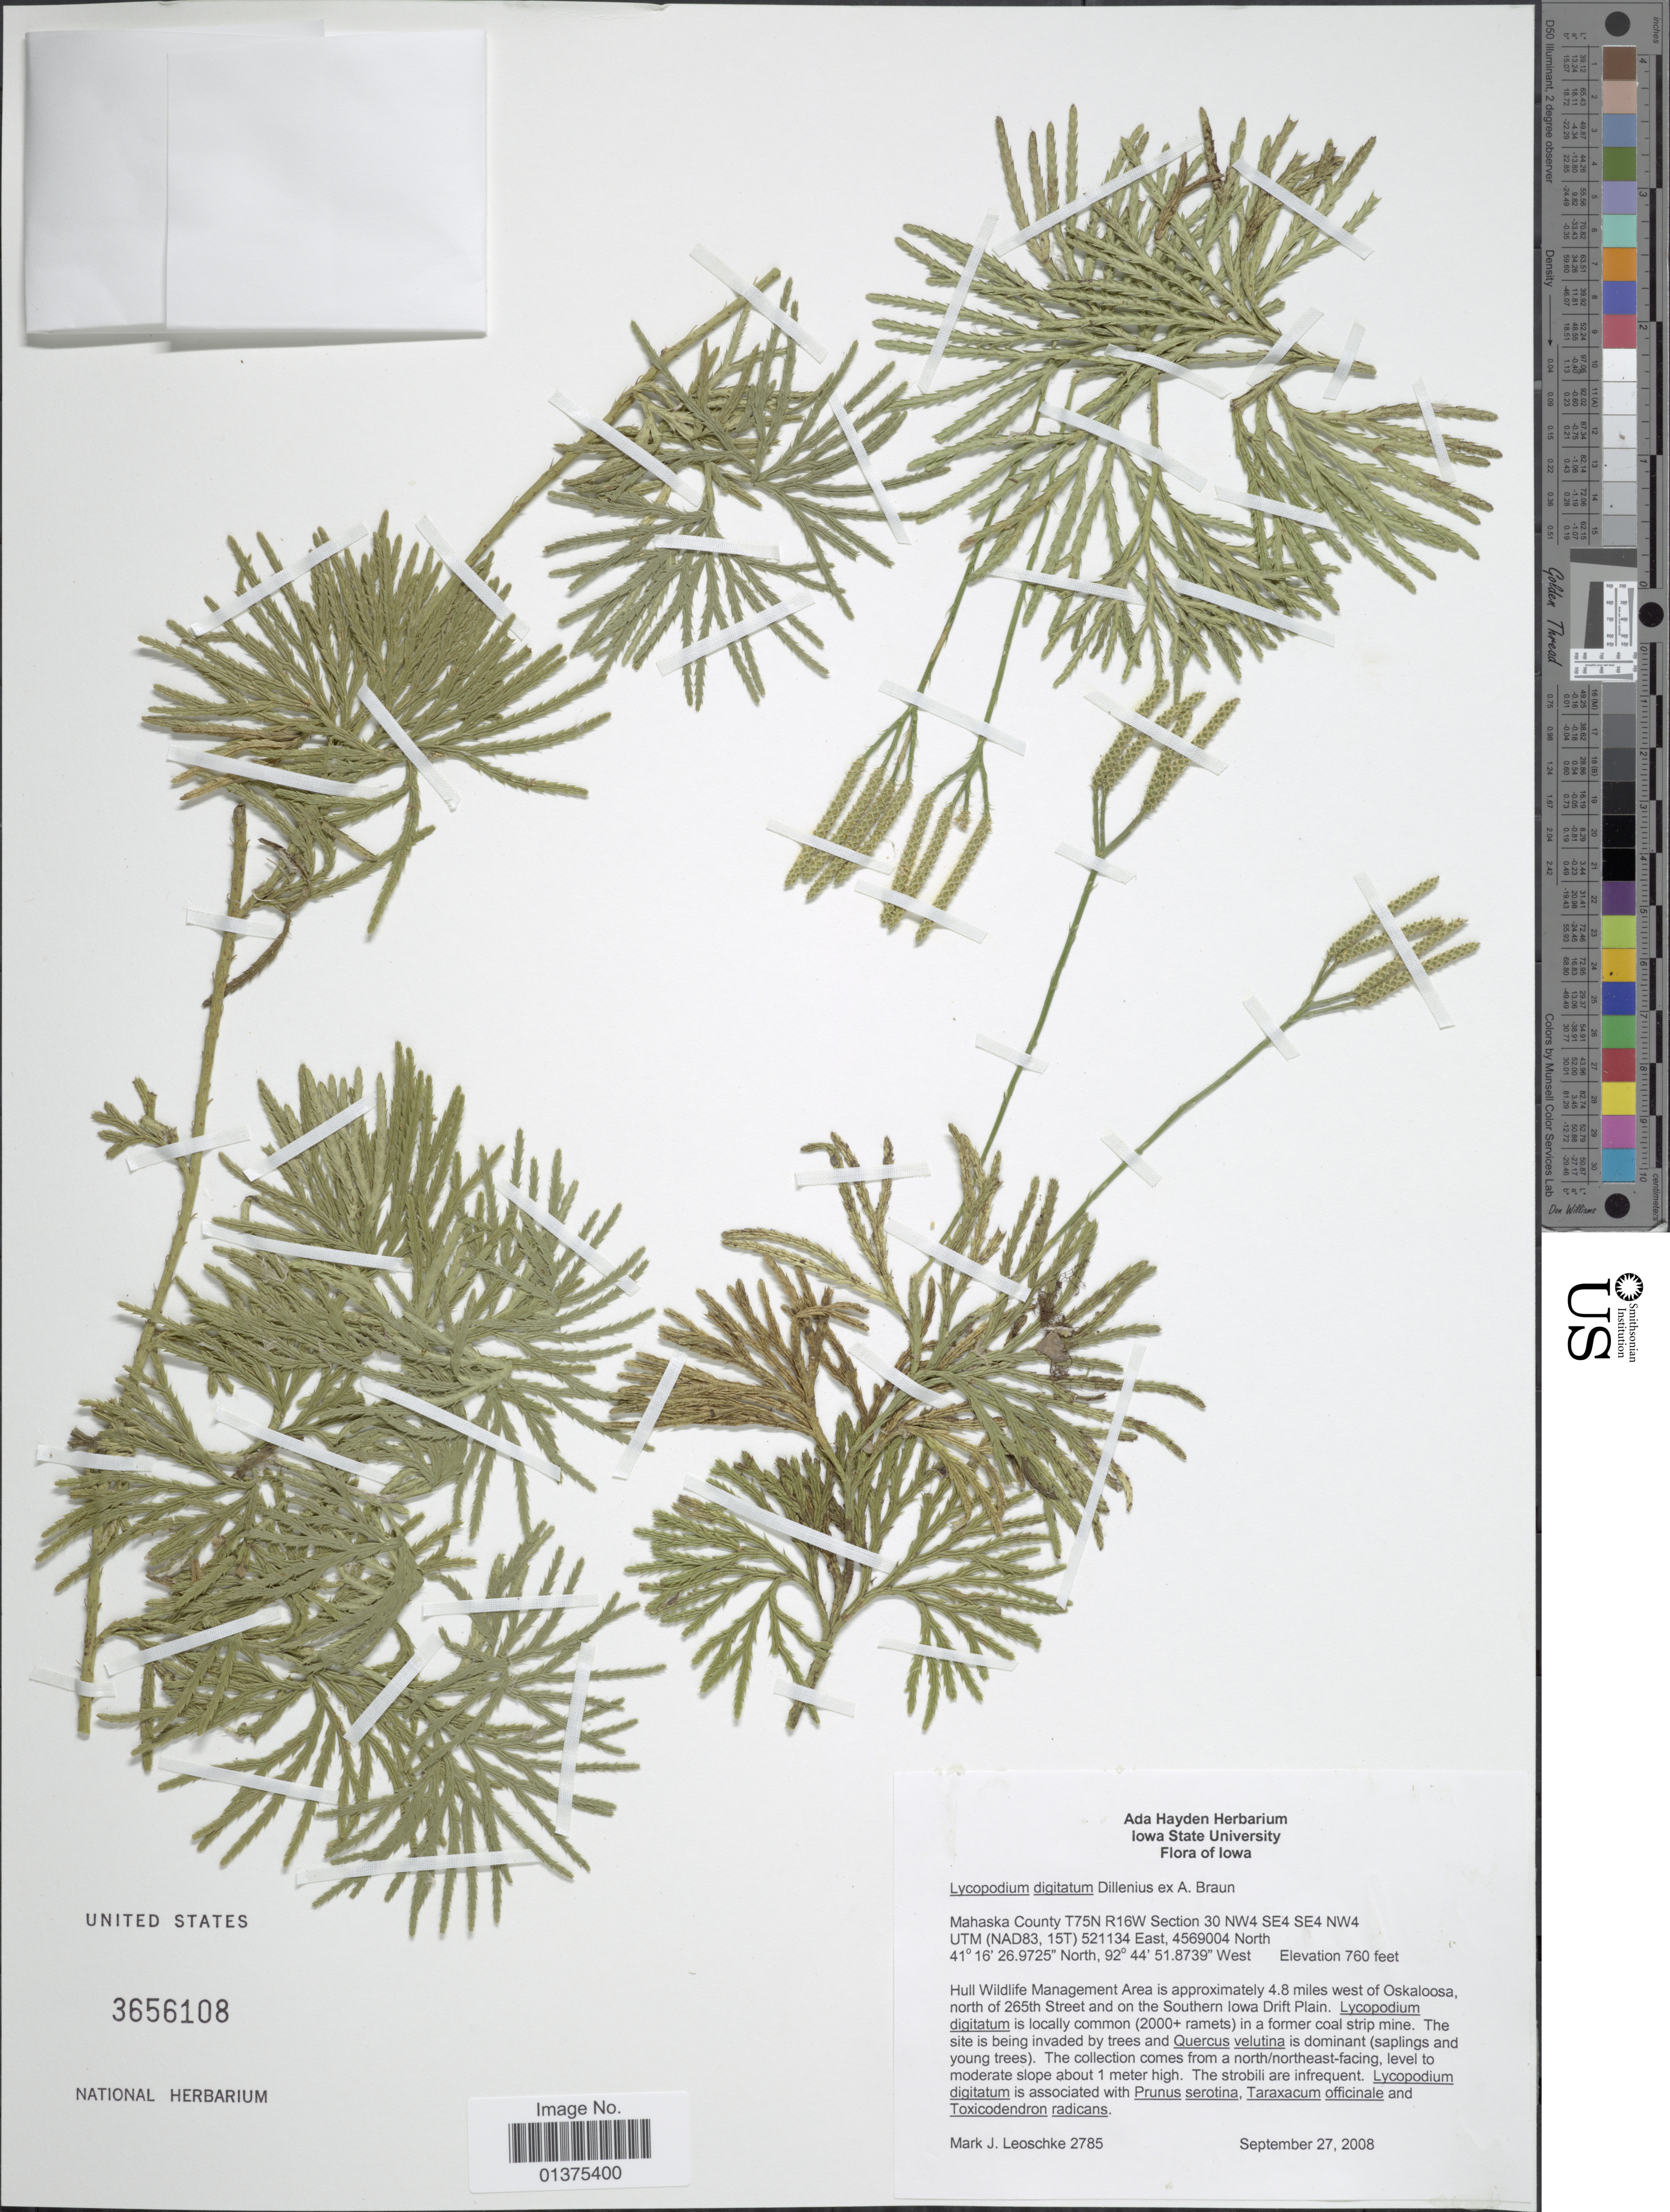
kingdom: Plantae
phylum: Tracheophyta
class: Lycopodiopsida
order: Lycopodiales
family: Lycopodiaceae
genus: Diphasiastrum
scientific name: Diphasiastrum digitatum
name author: (Dill. ex A. Braun) Holub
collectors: M. J. Leoschke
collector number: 2785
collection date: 2008-09-27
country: United States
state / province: Iowa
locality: Mahaska County T75N R16W section 30 NW4 SE4 SE4 NW4 UTM(NAD83, 15T) 521134 East, 4569004 North, Hull Wildlife Management Area is approximately 4.8 miles west of Oskaloosa, north of 265th Street and on the Southern Iowa Drift plain.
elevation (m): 232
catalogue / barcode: US 3656108